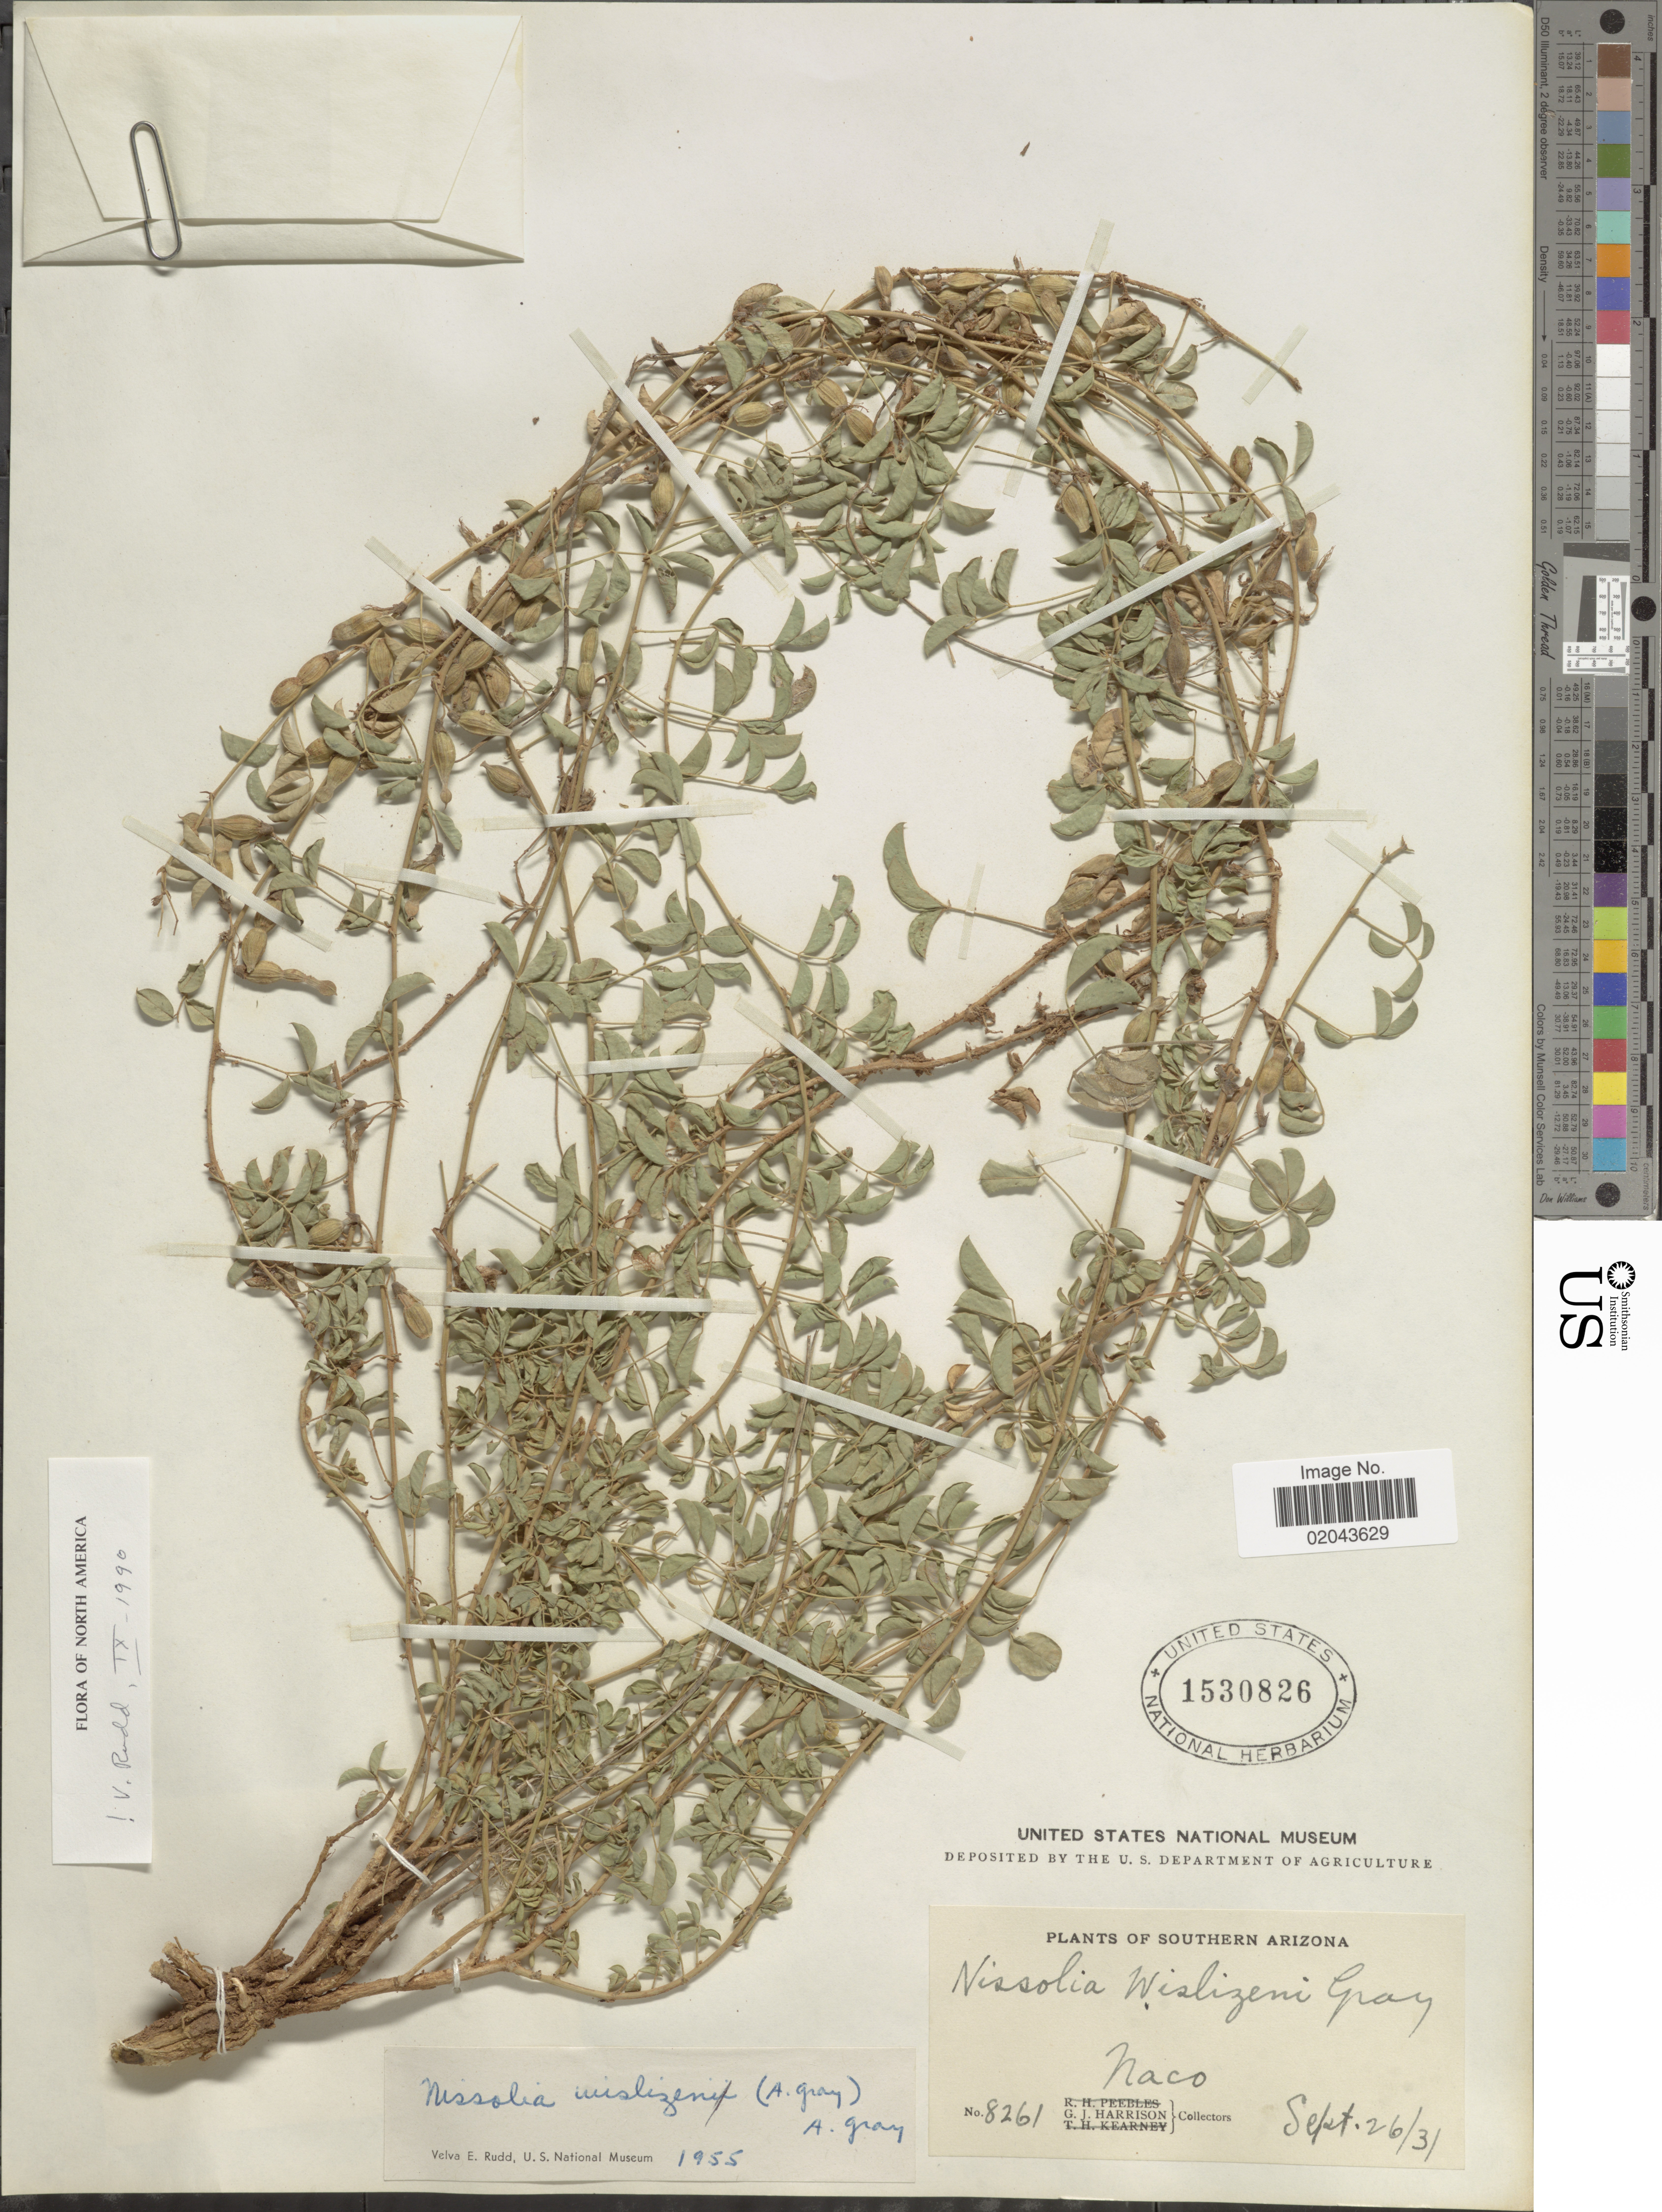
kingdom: Plantae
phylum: Tracheophyta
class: Magnoliopsida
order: Fabales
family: Fabaceae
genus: Nissolia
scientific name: Nissolia wislizeni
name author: A. Gray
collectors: G. J. Harrison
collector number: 826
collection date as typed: Transcribed d/m/y: 26/9/31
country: United States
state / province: Arizona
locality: Southern Arizona, Naco.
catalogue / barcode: US 1530826